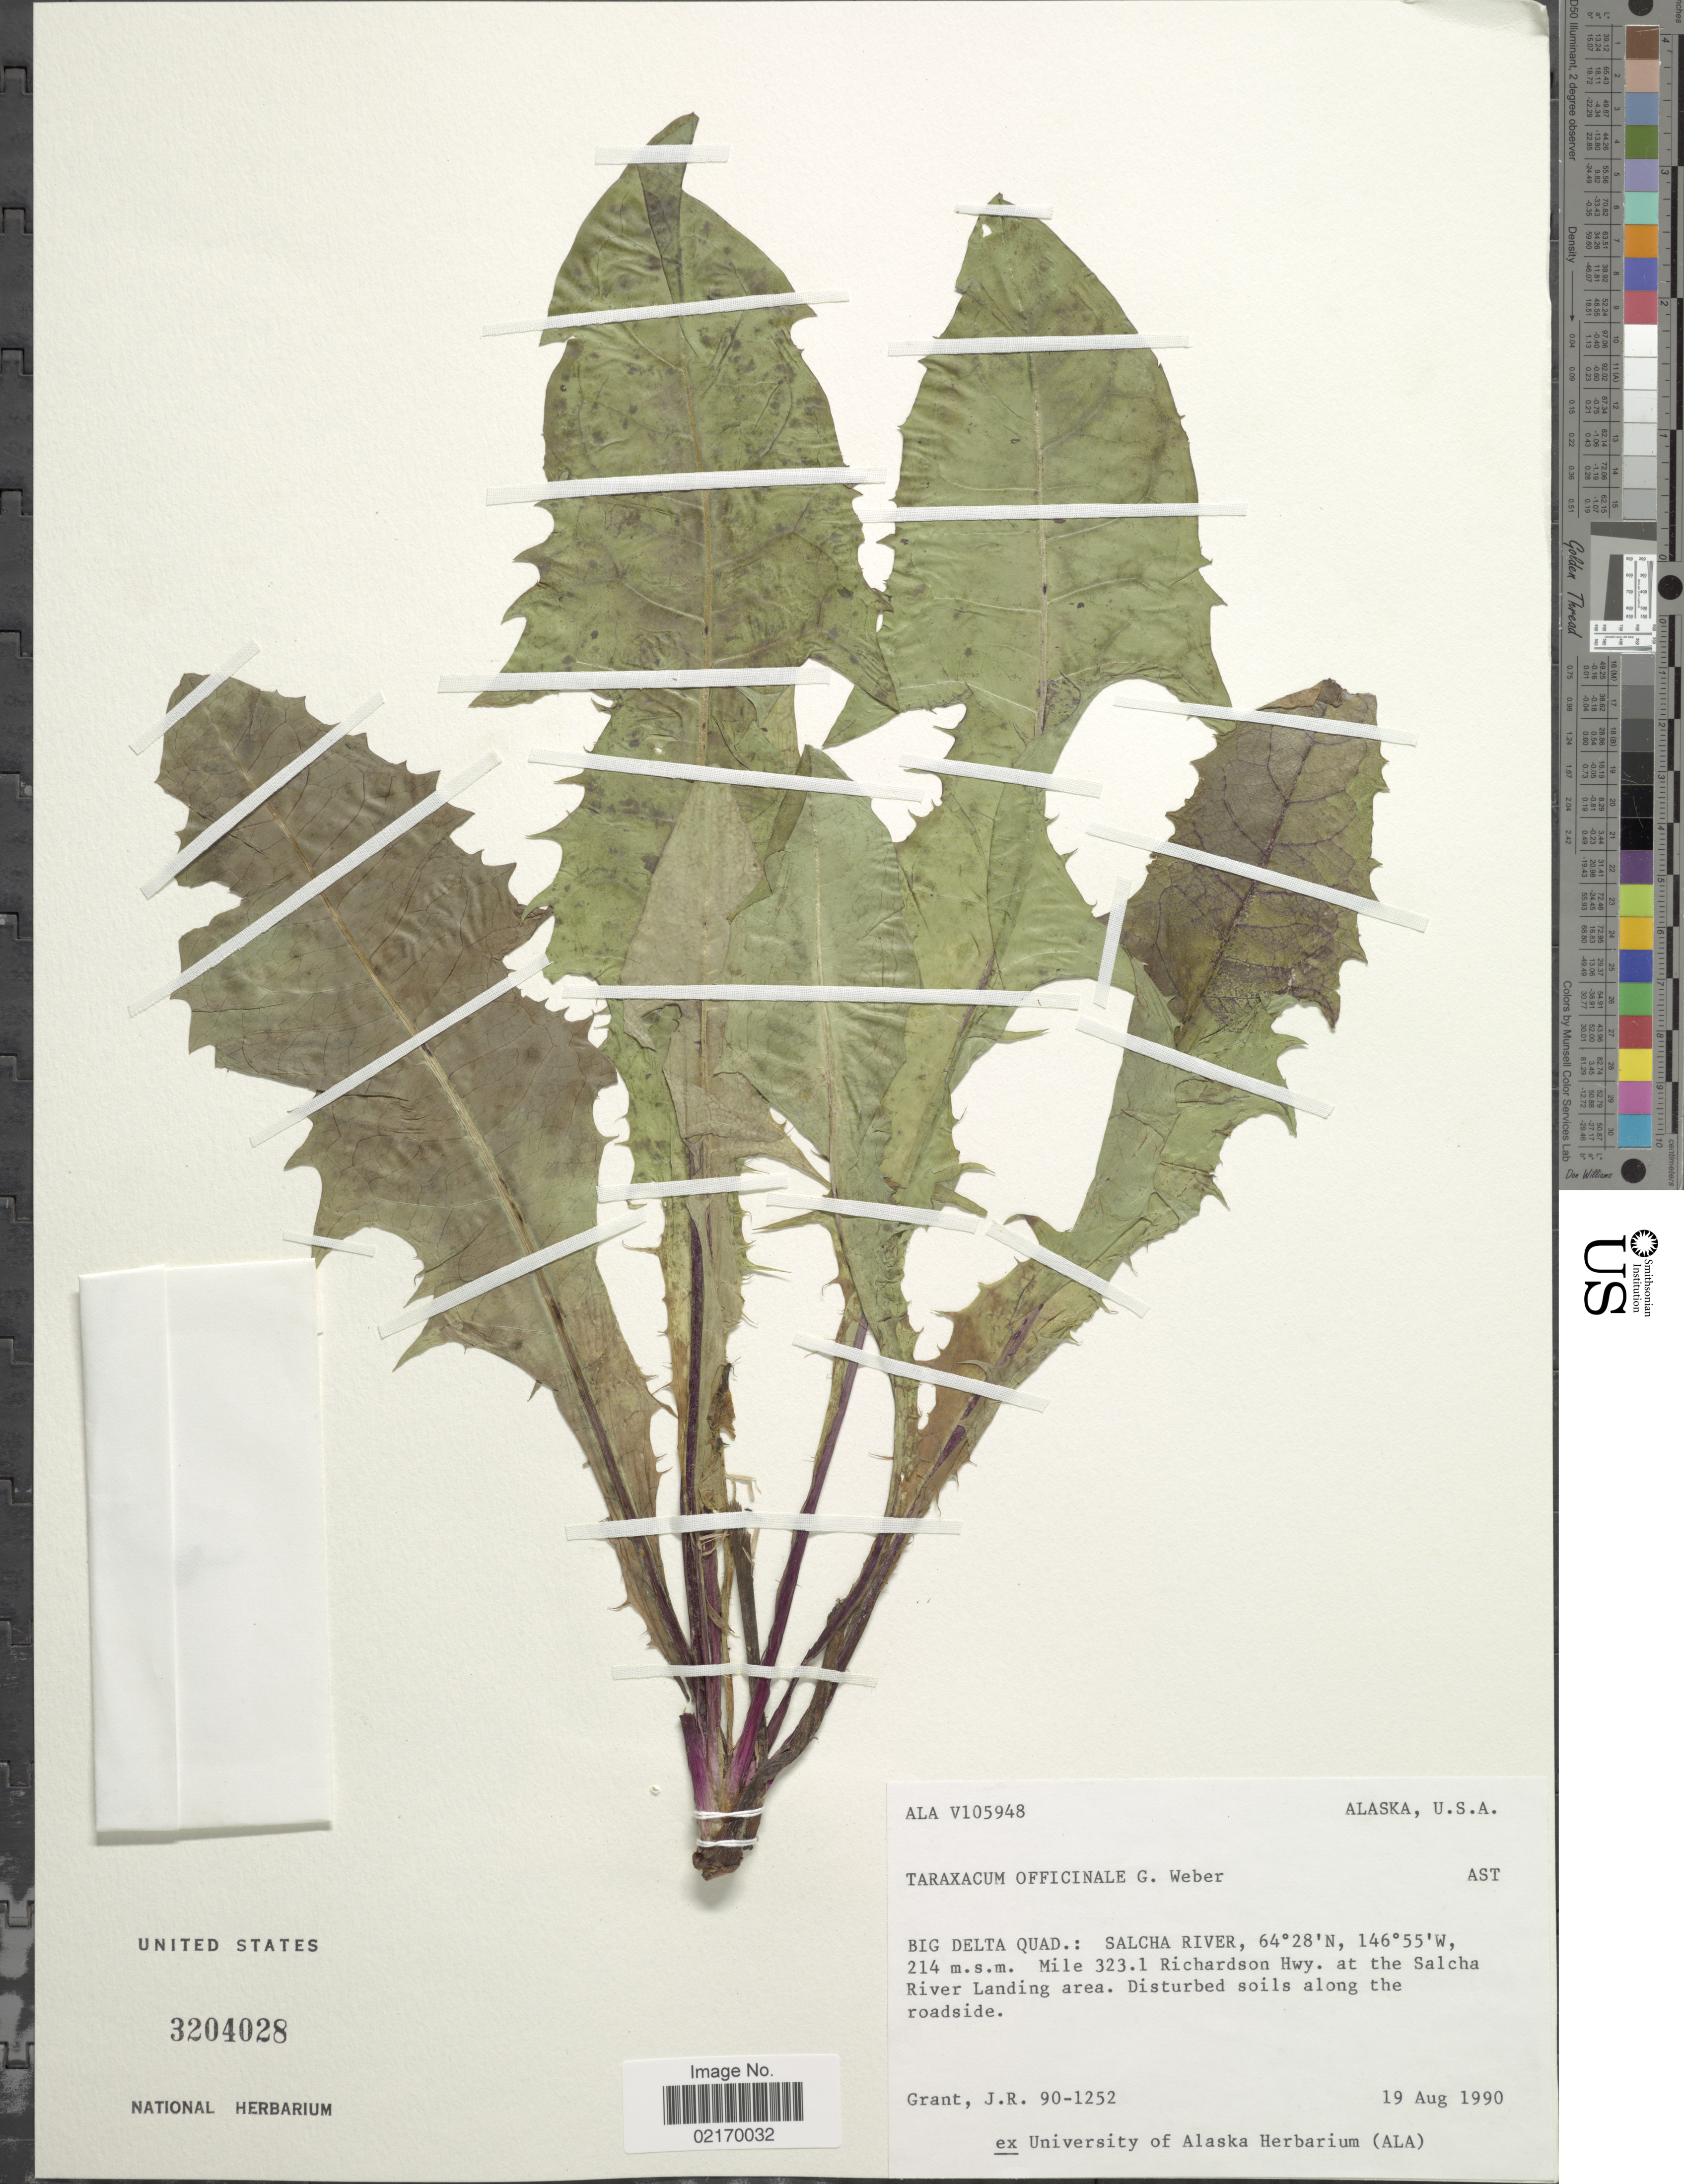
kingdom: Plantae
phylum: Tracheophyta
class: Magnoliopsida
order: Asterales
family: Asteraceae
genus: Taraxacum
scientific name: Taraxacum officinale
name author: G.H. Weber ex F.H. Wigg.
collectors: J. R. Grant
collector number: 90-1252 / V105948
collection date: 1990-08-19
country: United States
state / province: Alaska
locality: Big Delta Quad.: Salcha River, 214 m.s.m. Mile 323.1 Richardson Hwy. at the Salcha River Landing area, distturbed soils along the roadside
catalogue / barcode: US 3204028